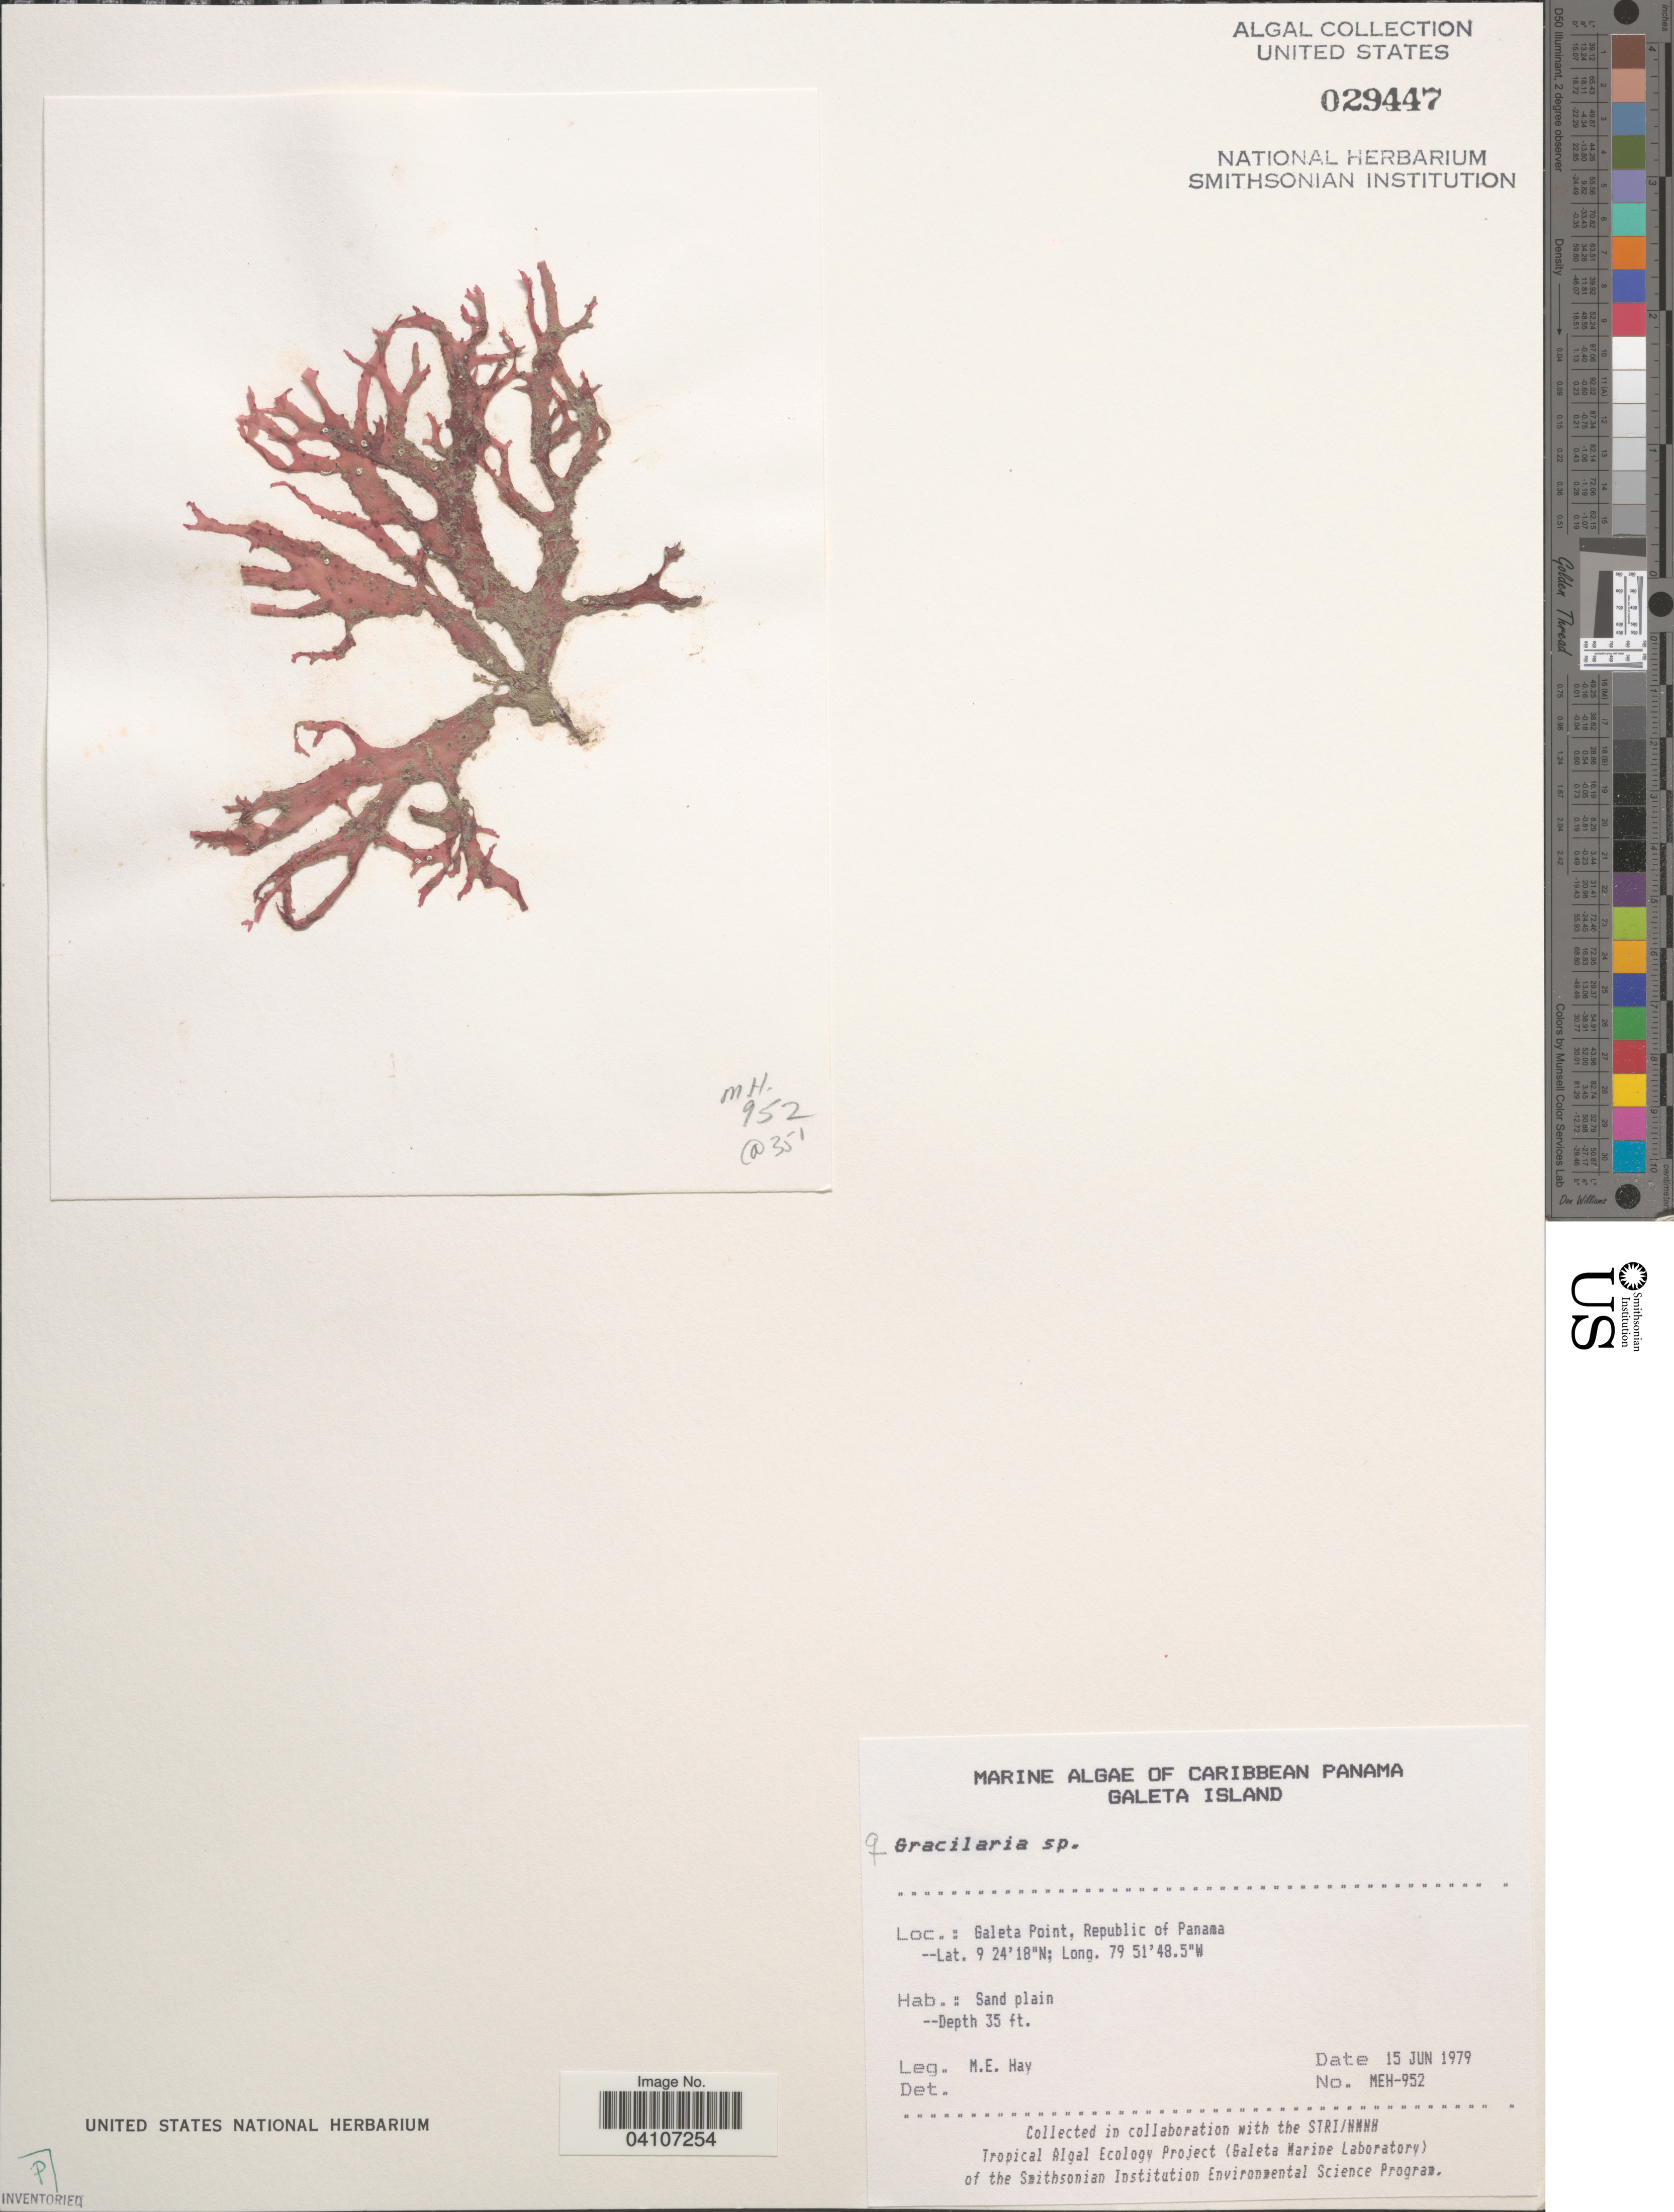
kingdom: Plantae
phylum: Rhodophyta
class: Florideophyceae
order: Gracilariales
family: Gracilariaceae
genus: Gracilaria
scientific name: Gracilaria sp.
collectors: M. E. Hay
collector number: MEH-952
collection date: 1979-06-15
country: Panama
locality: Caribbean Panama. Galeta Island. Galeta Point, Republic of Panama.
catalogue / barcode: US 29447